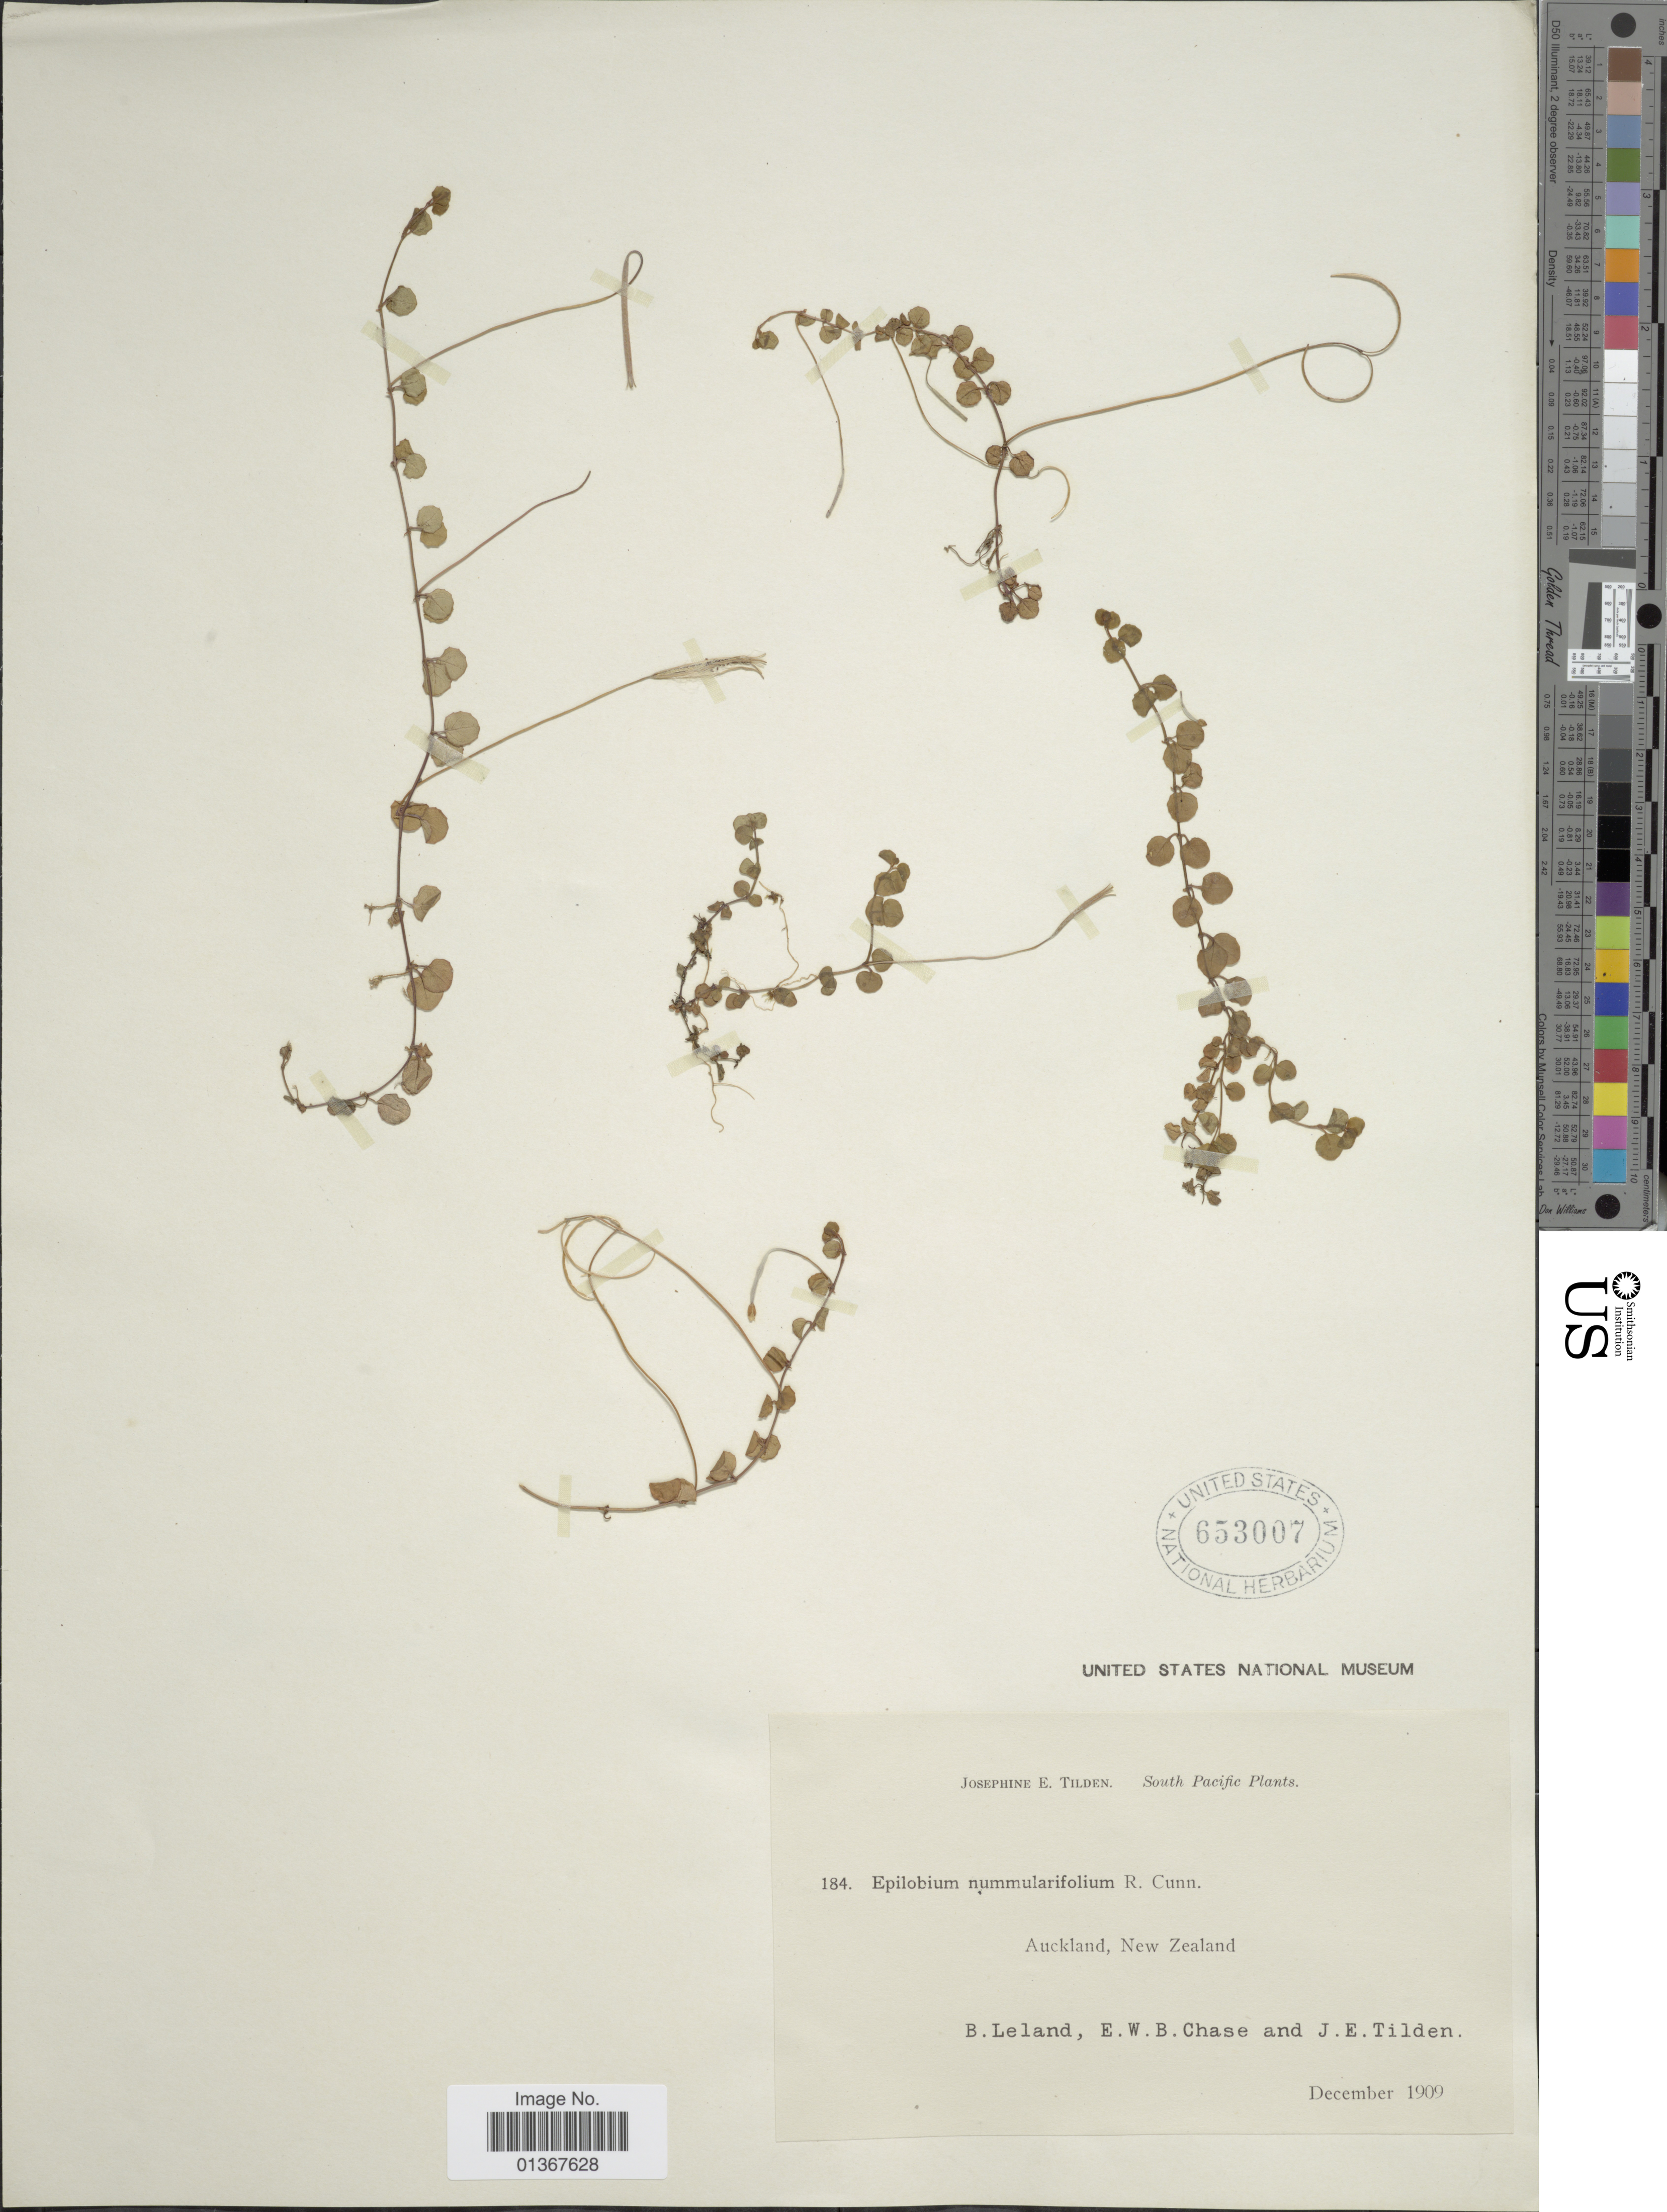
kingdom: Plantae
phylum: Tracheophyta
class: Magnoliopsida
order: Myrtales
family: Onagraceae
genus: Epilobium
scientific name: Epilobium nummularifolium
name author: R. Cunn. ex A. Cunn.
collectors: B. Leland, E. W. Chase & J. E. Tilden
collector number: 184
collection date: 1909-12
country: New Zealand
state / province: Auckland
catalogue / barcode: US 653007